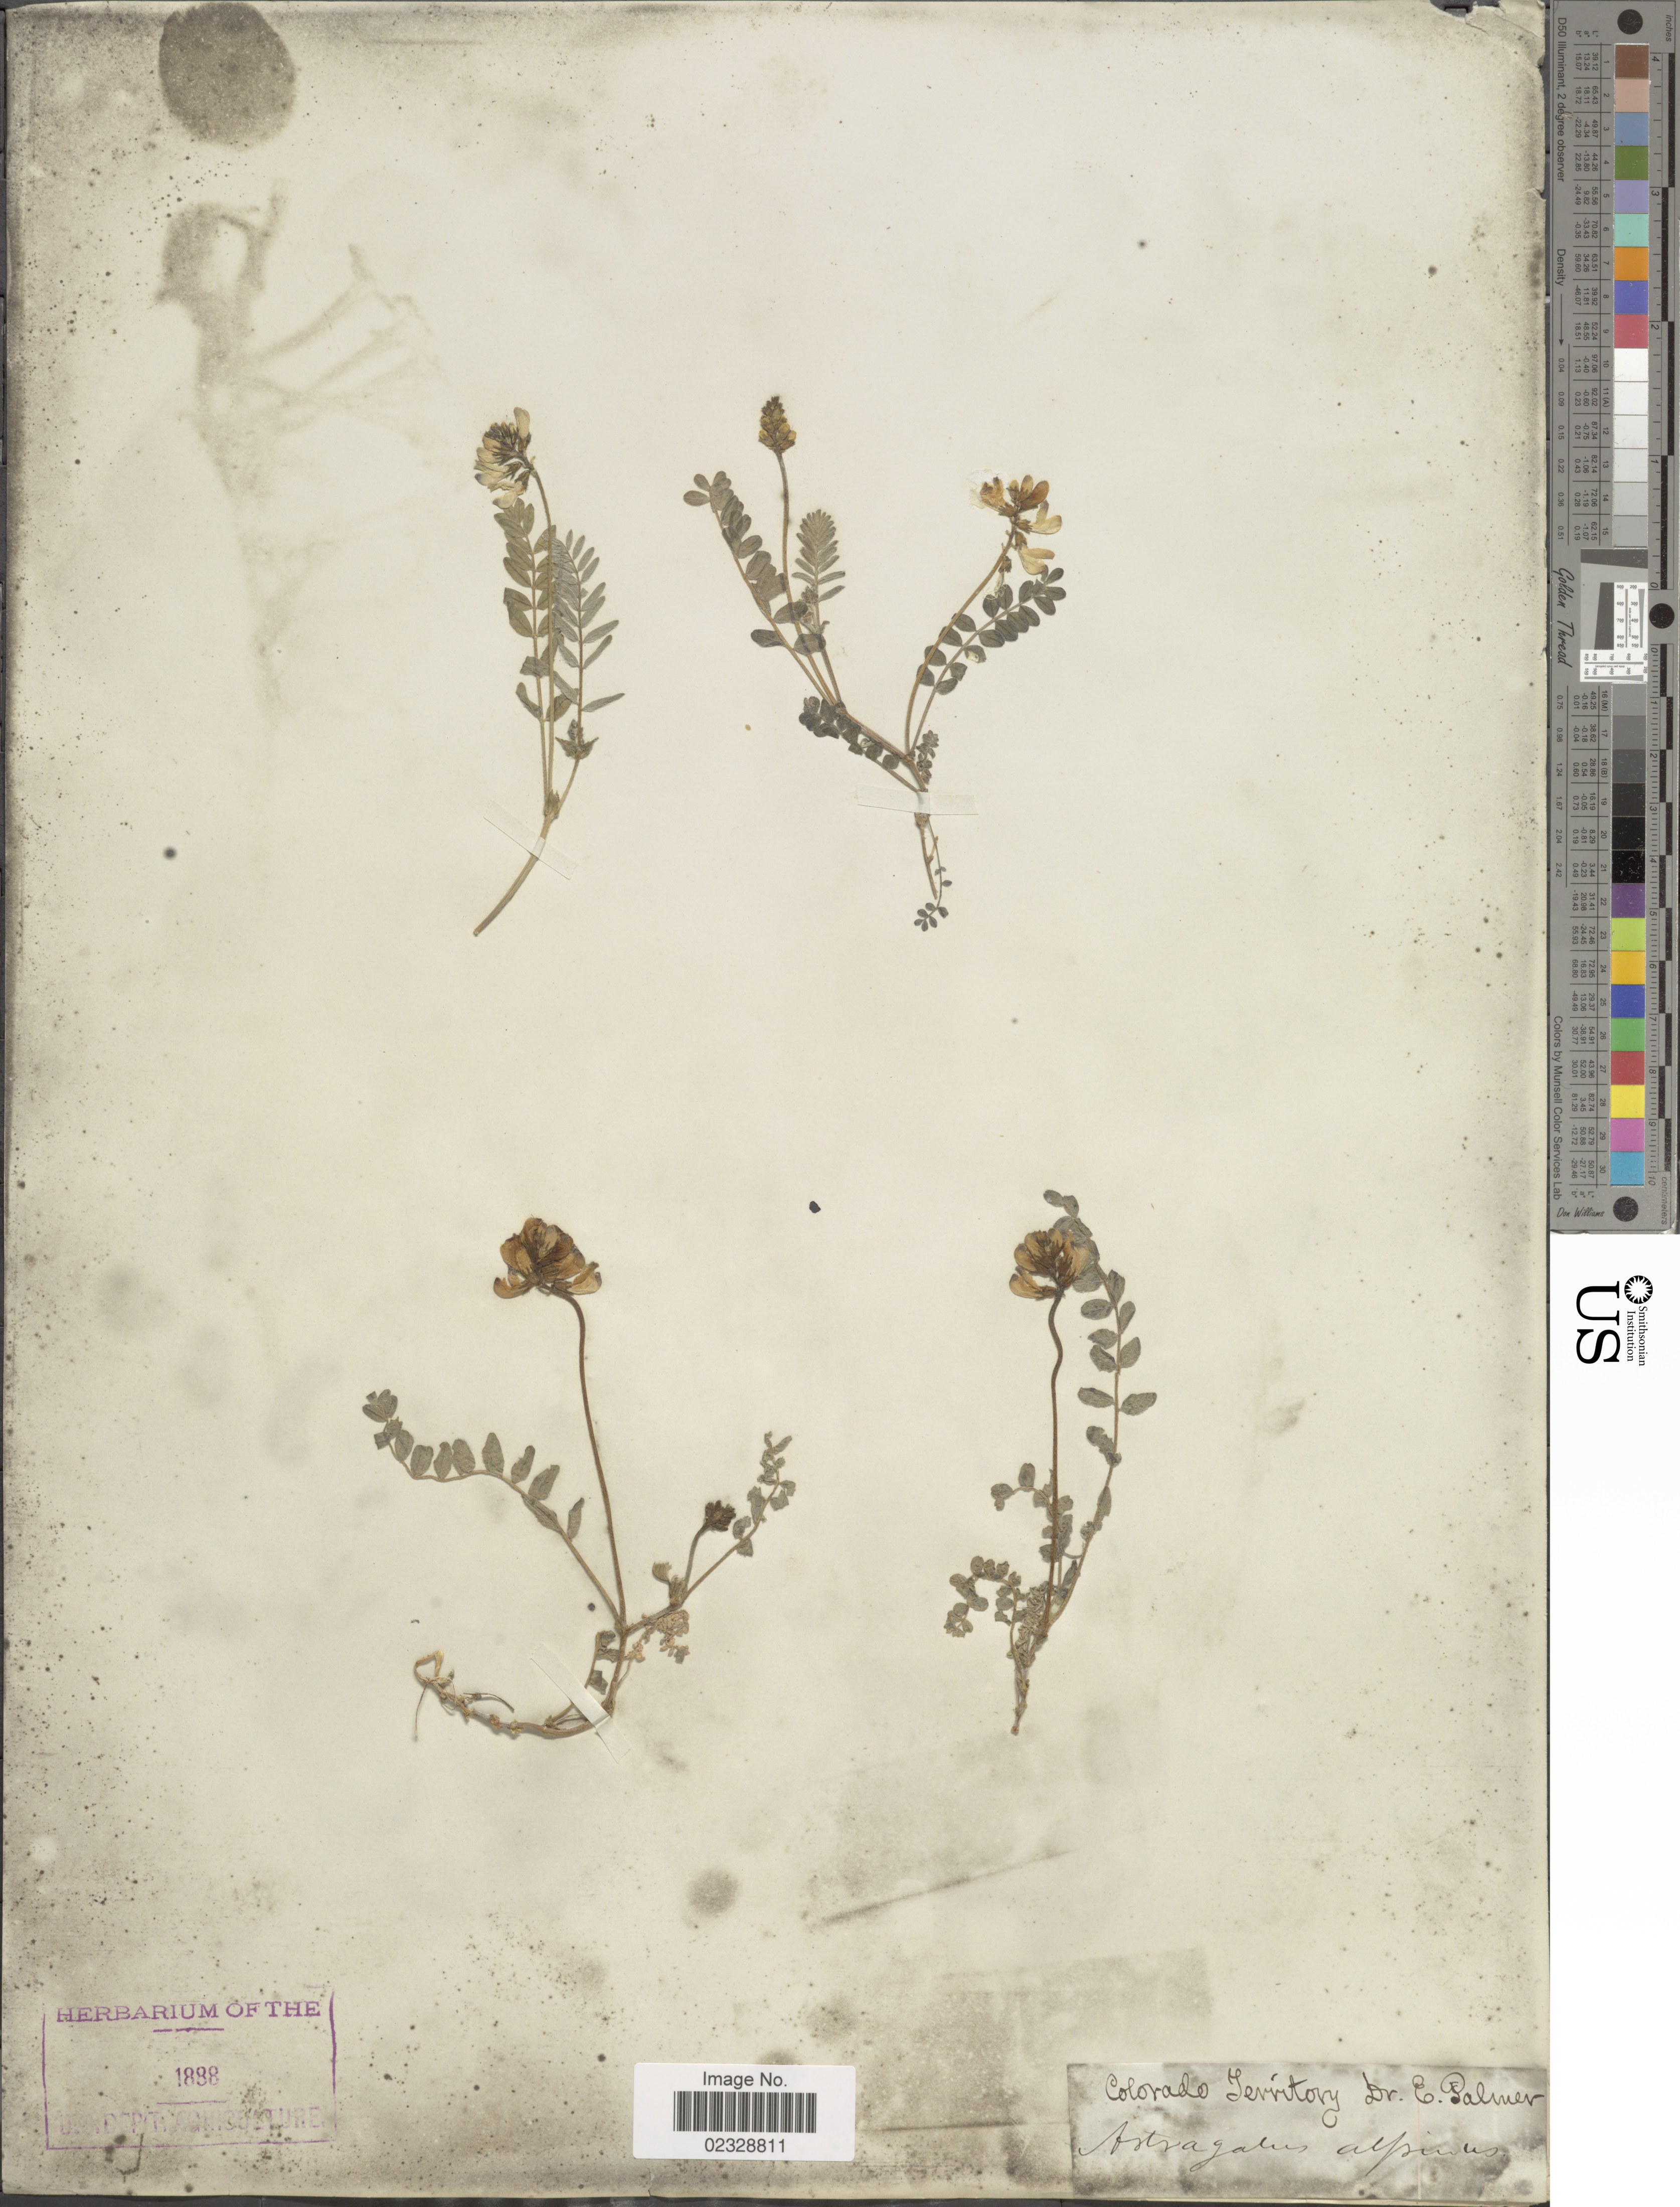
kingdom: Plantae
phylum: Tracheophyta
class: Magnoliopsida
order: Fabales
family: Fabaceae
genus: Astragalus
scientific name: Astragalus alpinus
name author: L.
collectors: E. Palmer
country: United States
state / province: Colorado